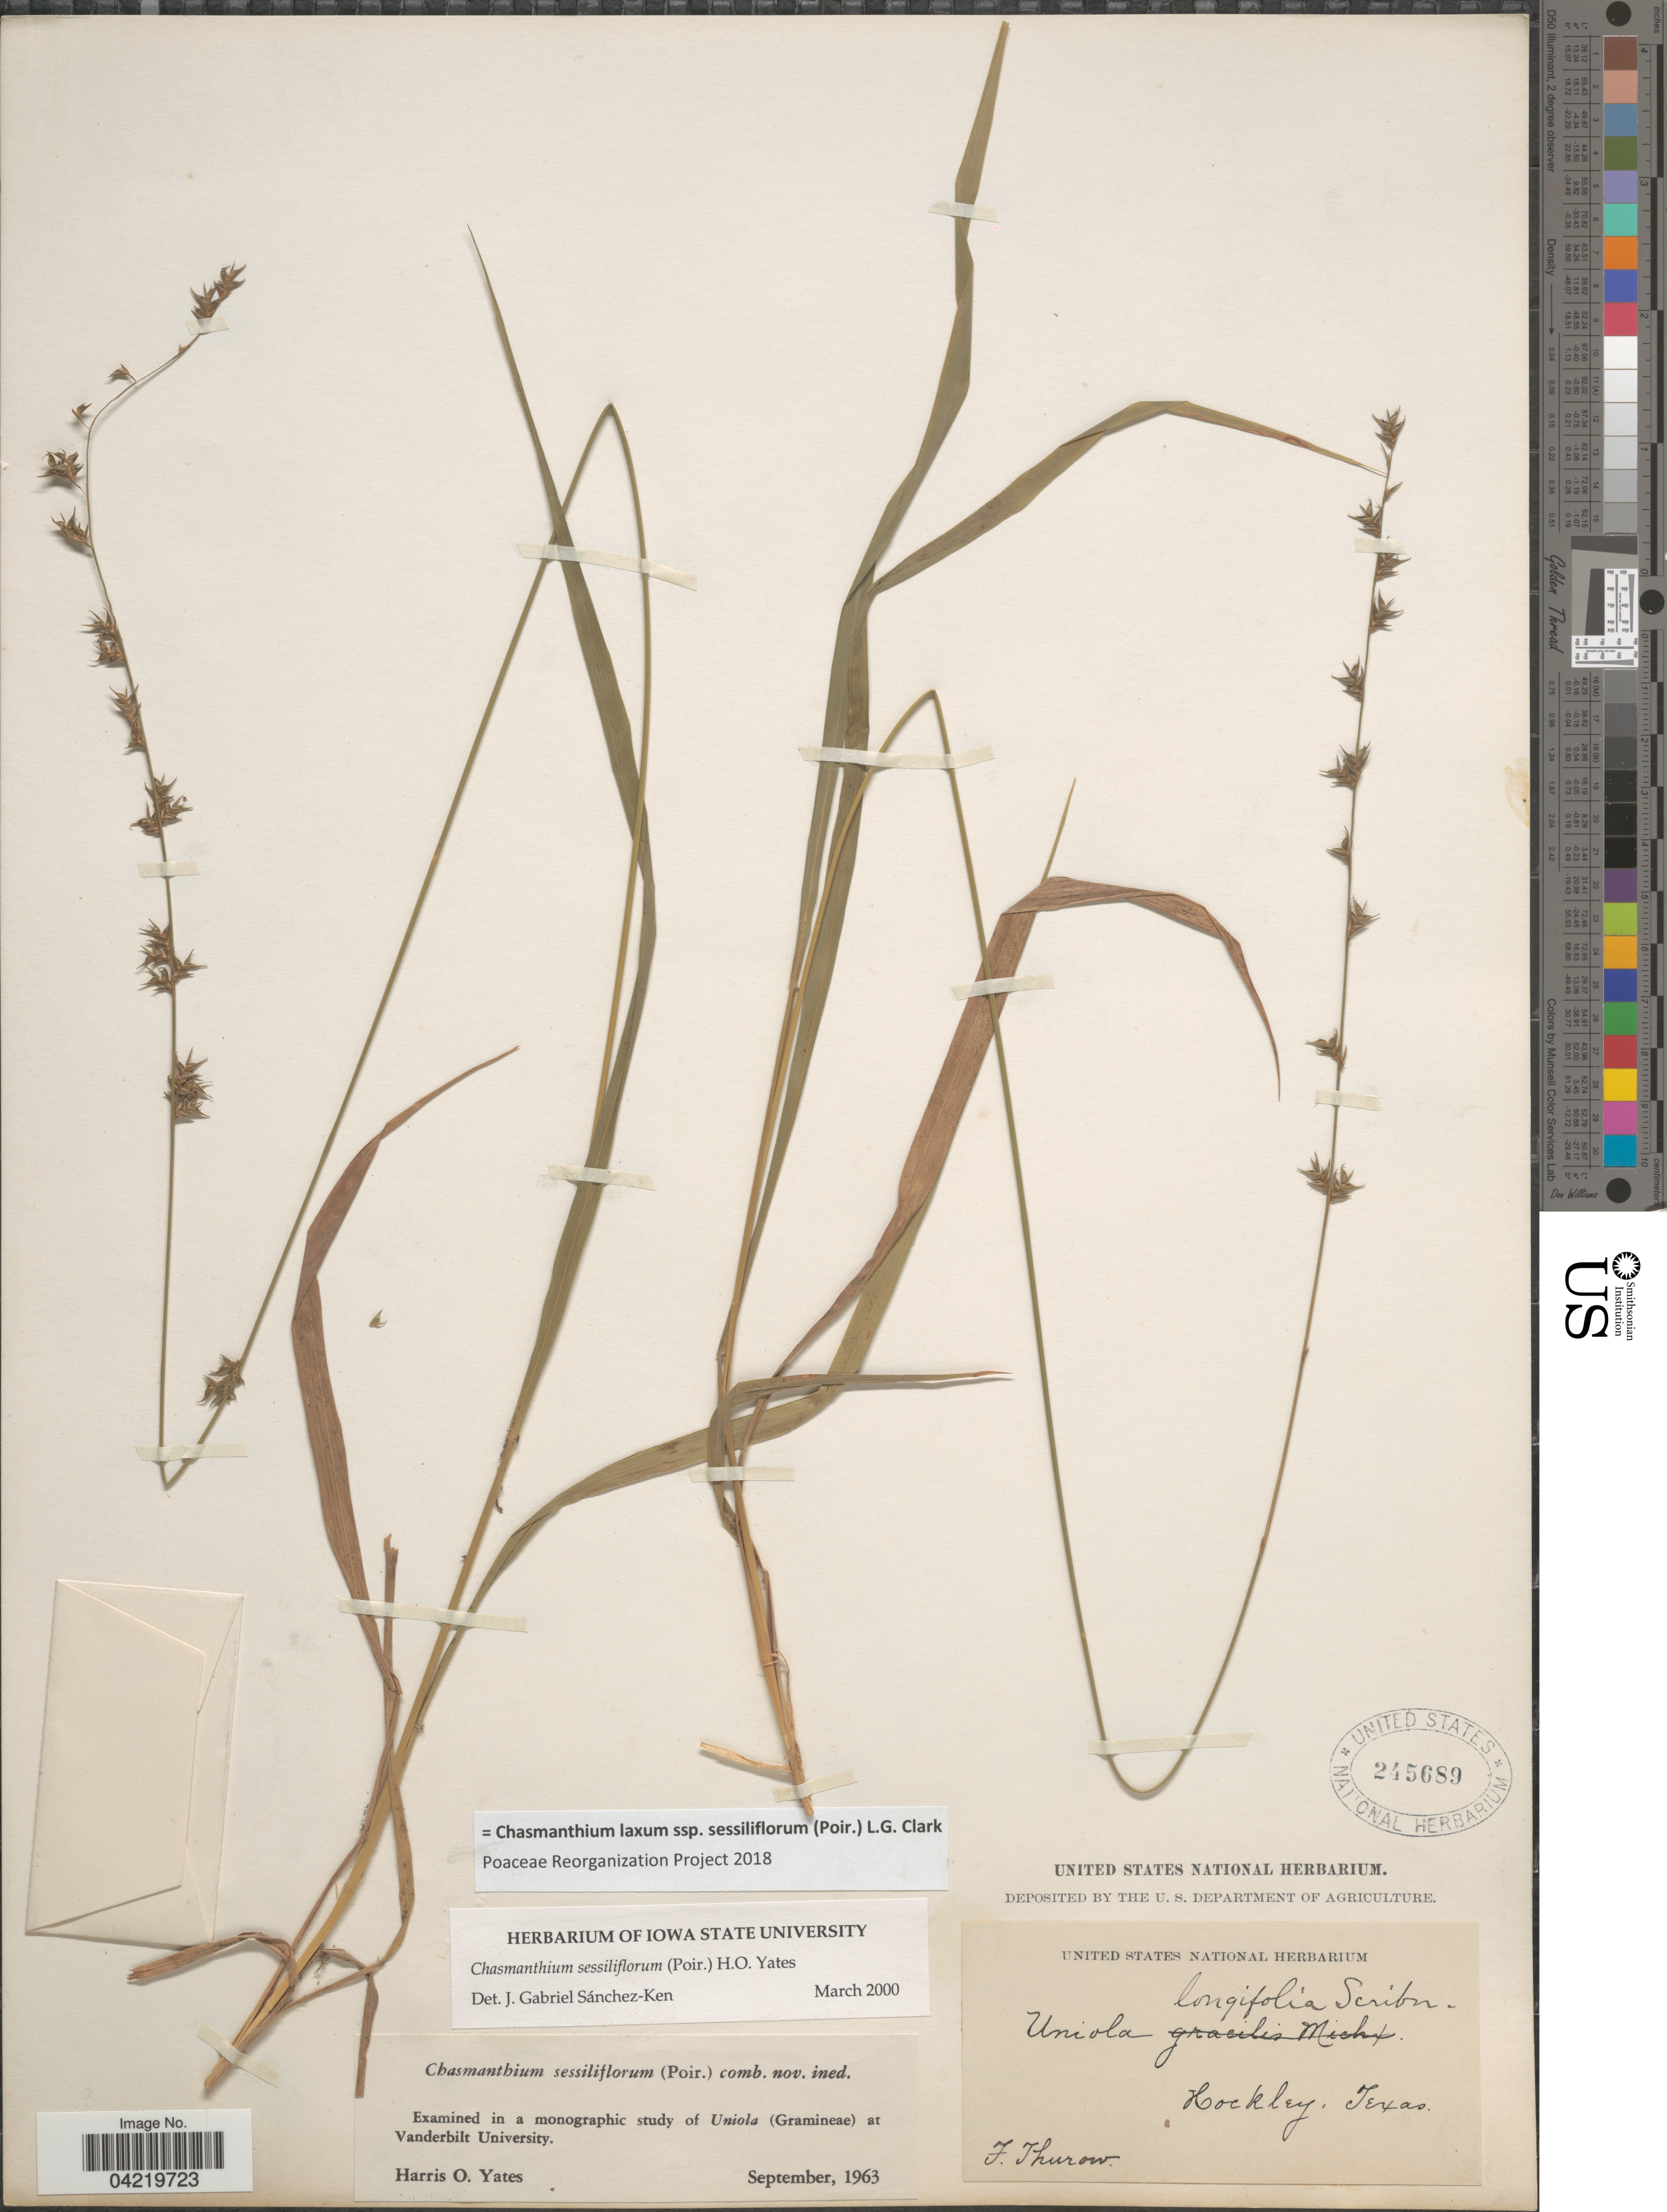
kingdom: Plantae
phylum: Tracheophyta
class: Liliopsida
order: Poales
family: Poaceae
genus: Chasmanthium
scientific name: Chasmanthium laxum subsp. sessiliflorum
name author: (L.) H.O. Yates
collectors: F. W. Thurow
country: United States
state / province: Texas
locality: Hockley.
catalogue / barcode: US 245689